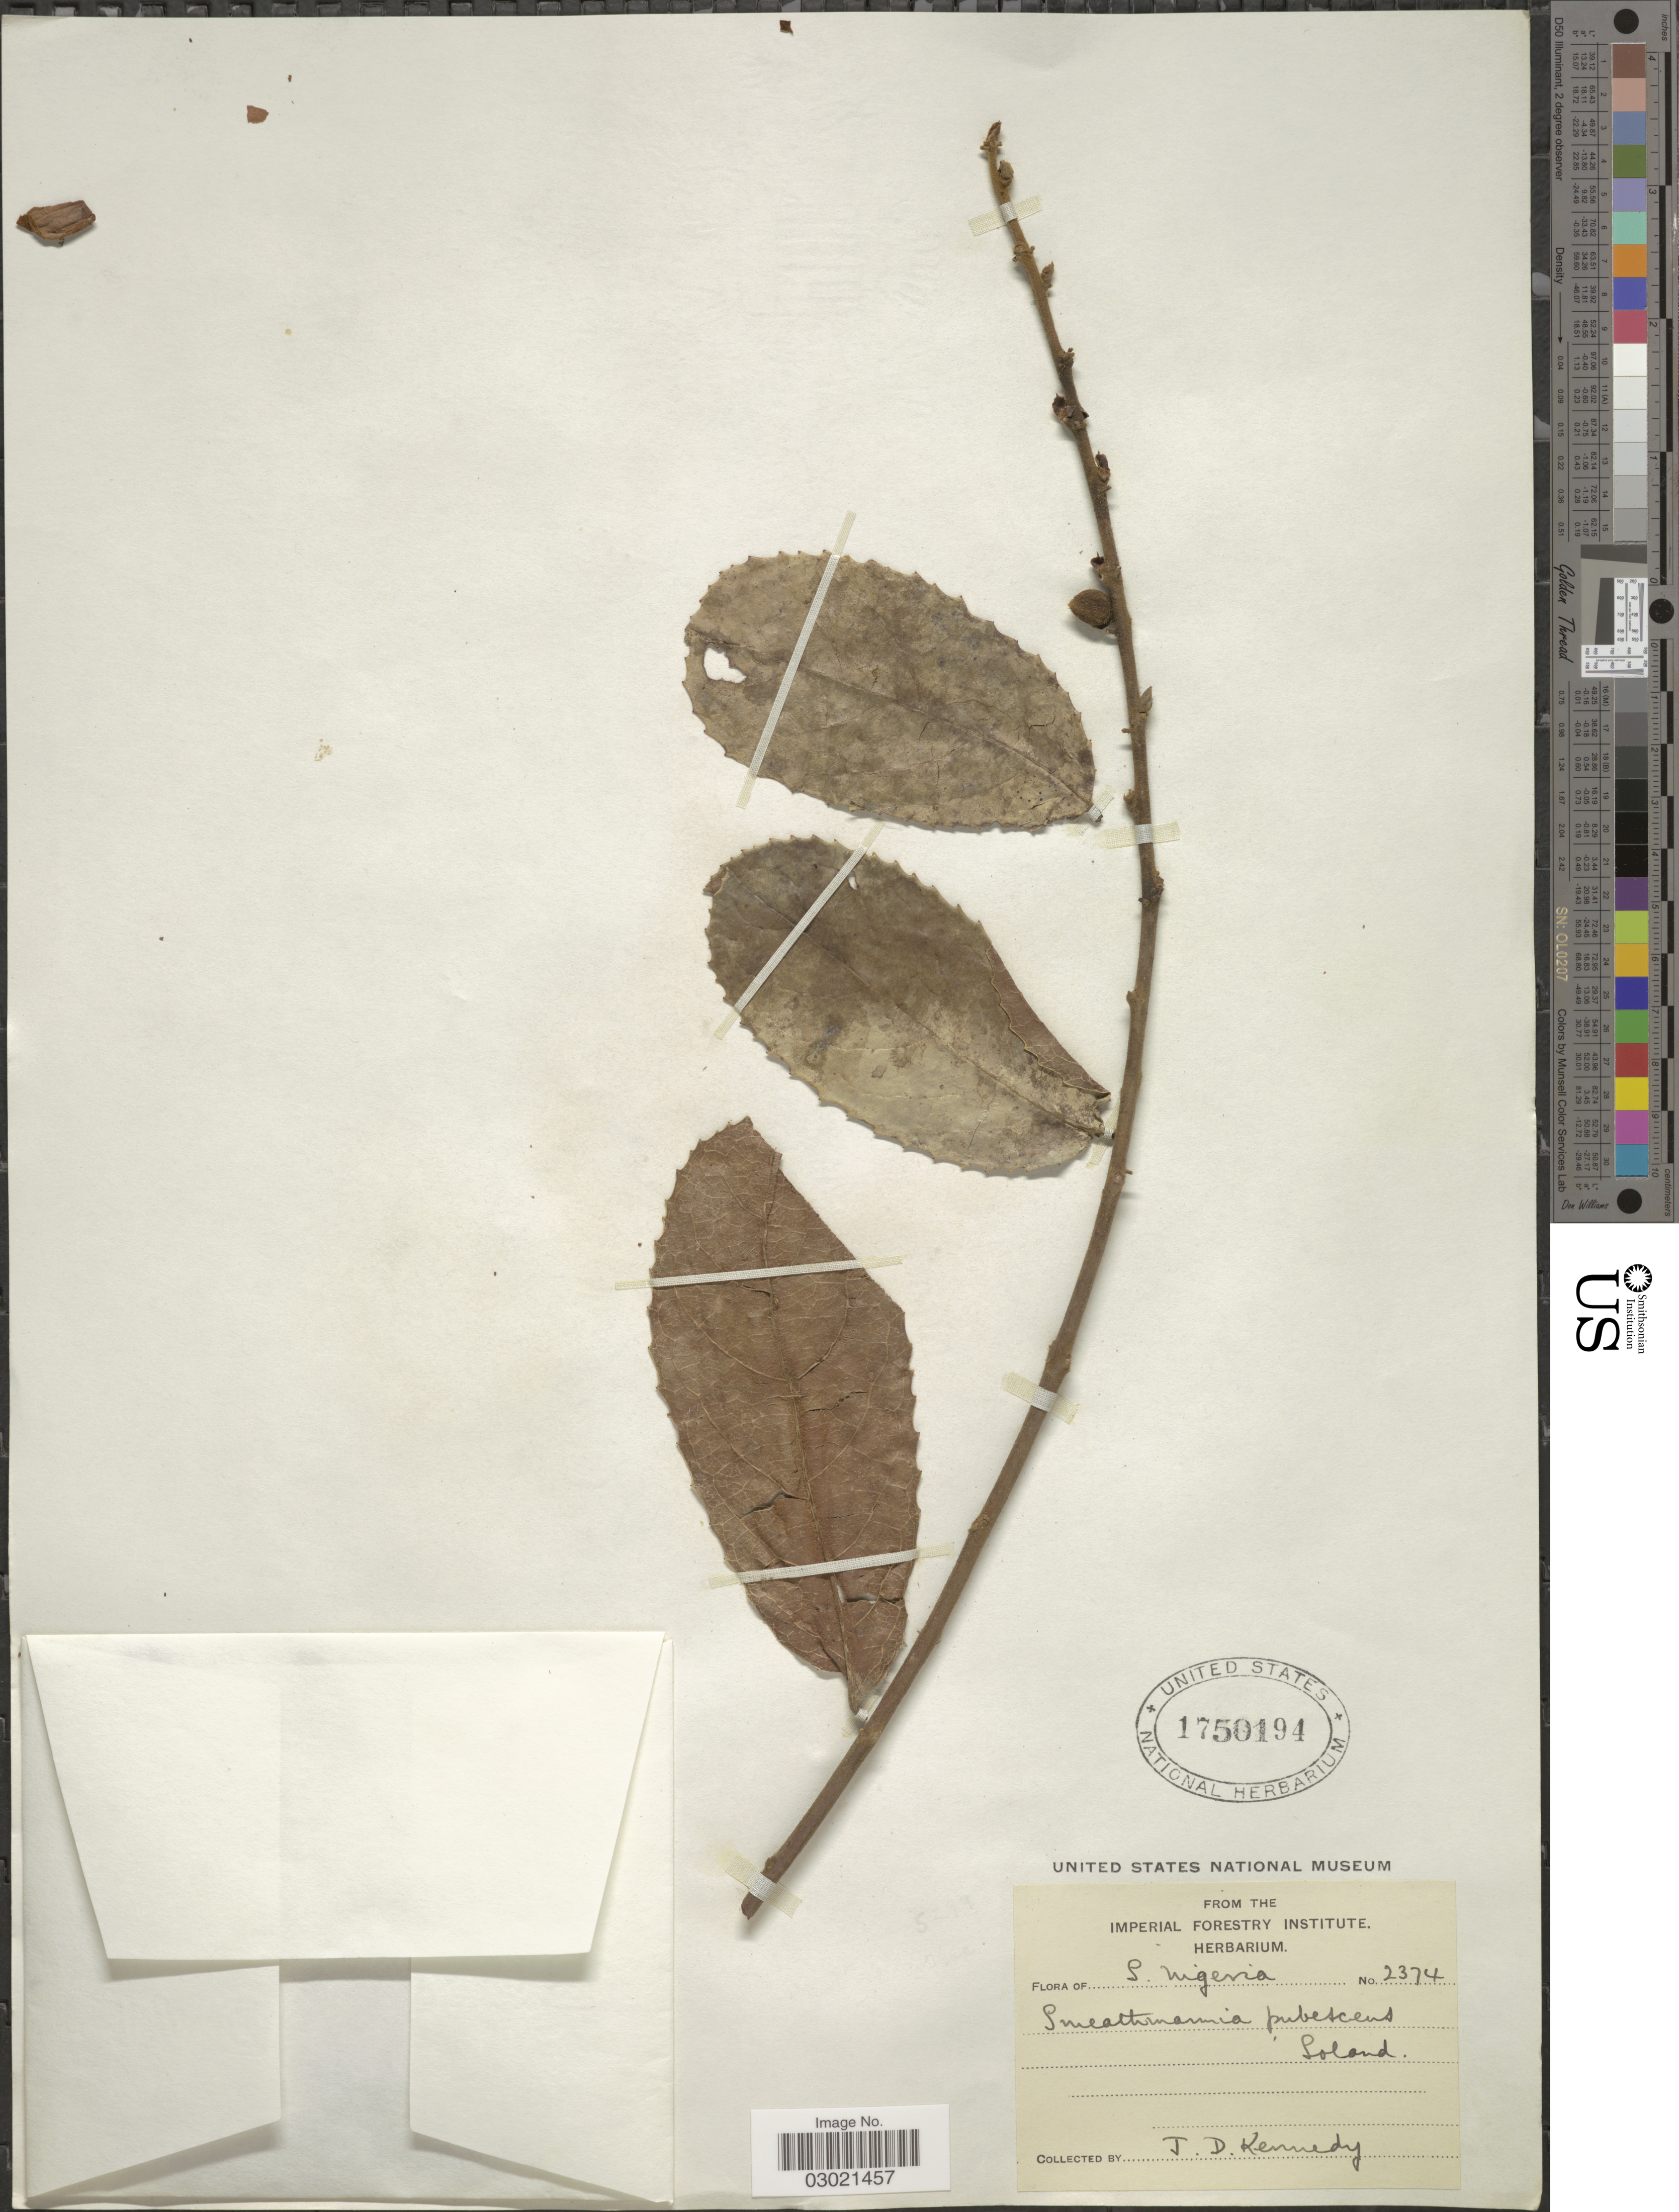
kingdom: Plantae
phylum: Tracheophyta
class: Magnoliopsida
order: Malpighiales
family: Passifloraceae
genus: Smeathmannia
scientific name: Smeathmannia pubescens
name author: Sol. ex R. Br.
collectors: J. D. Kennedy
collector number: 2374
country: Nigeria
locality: S. Nigeria.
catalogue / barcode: US 1750194